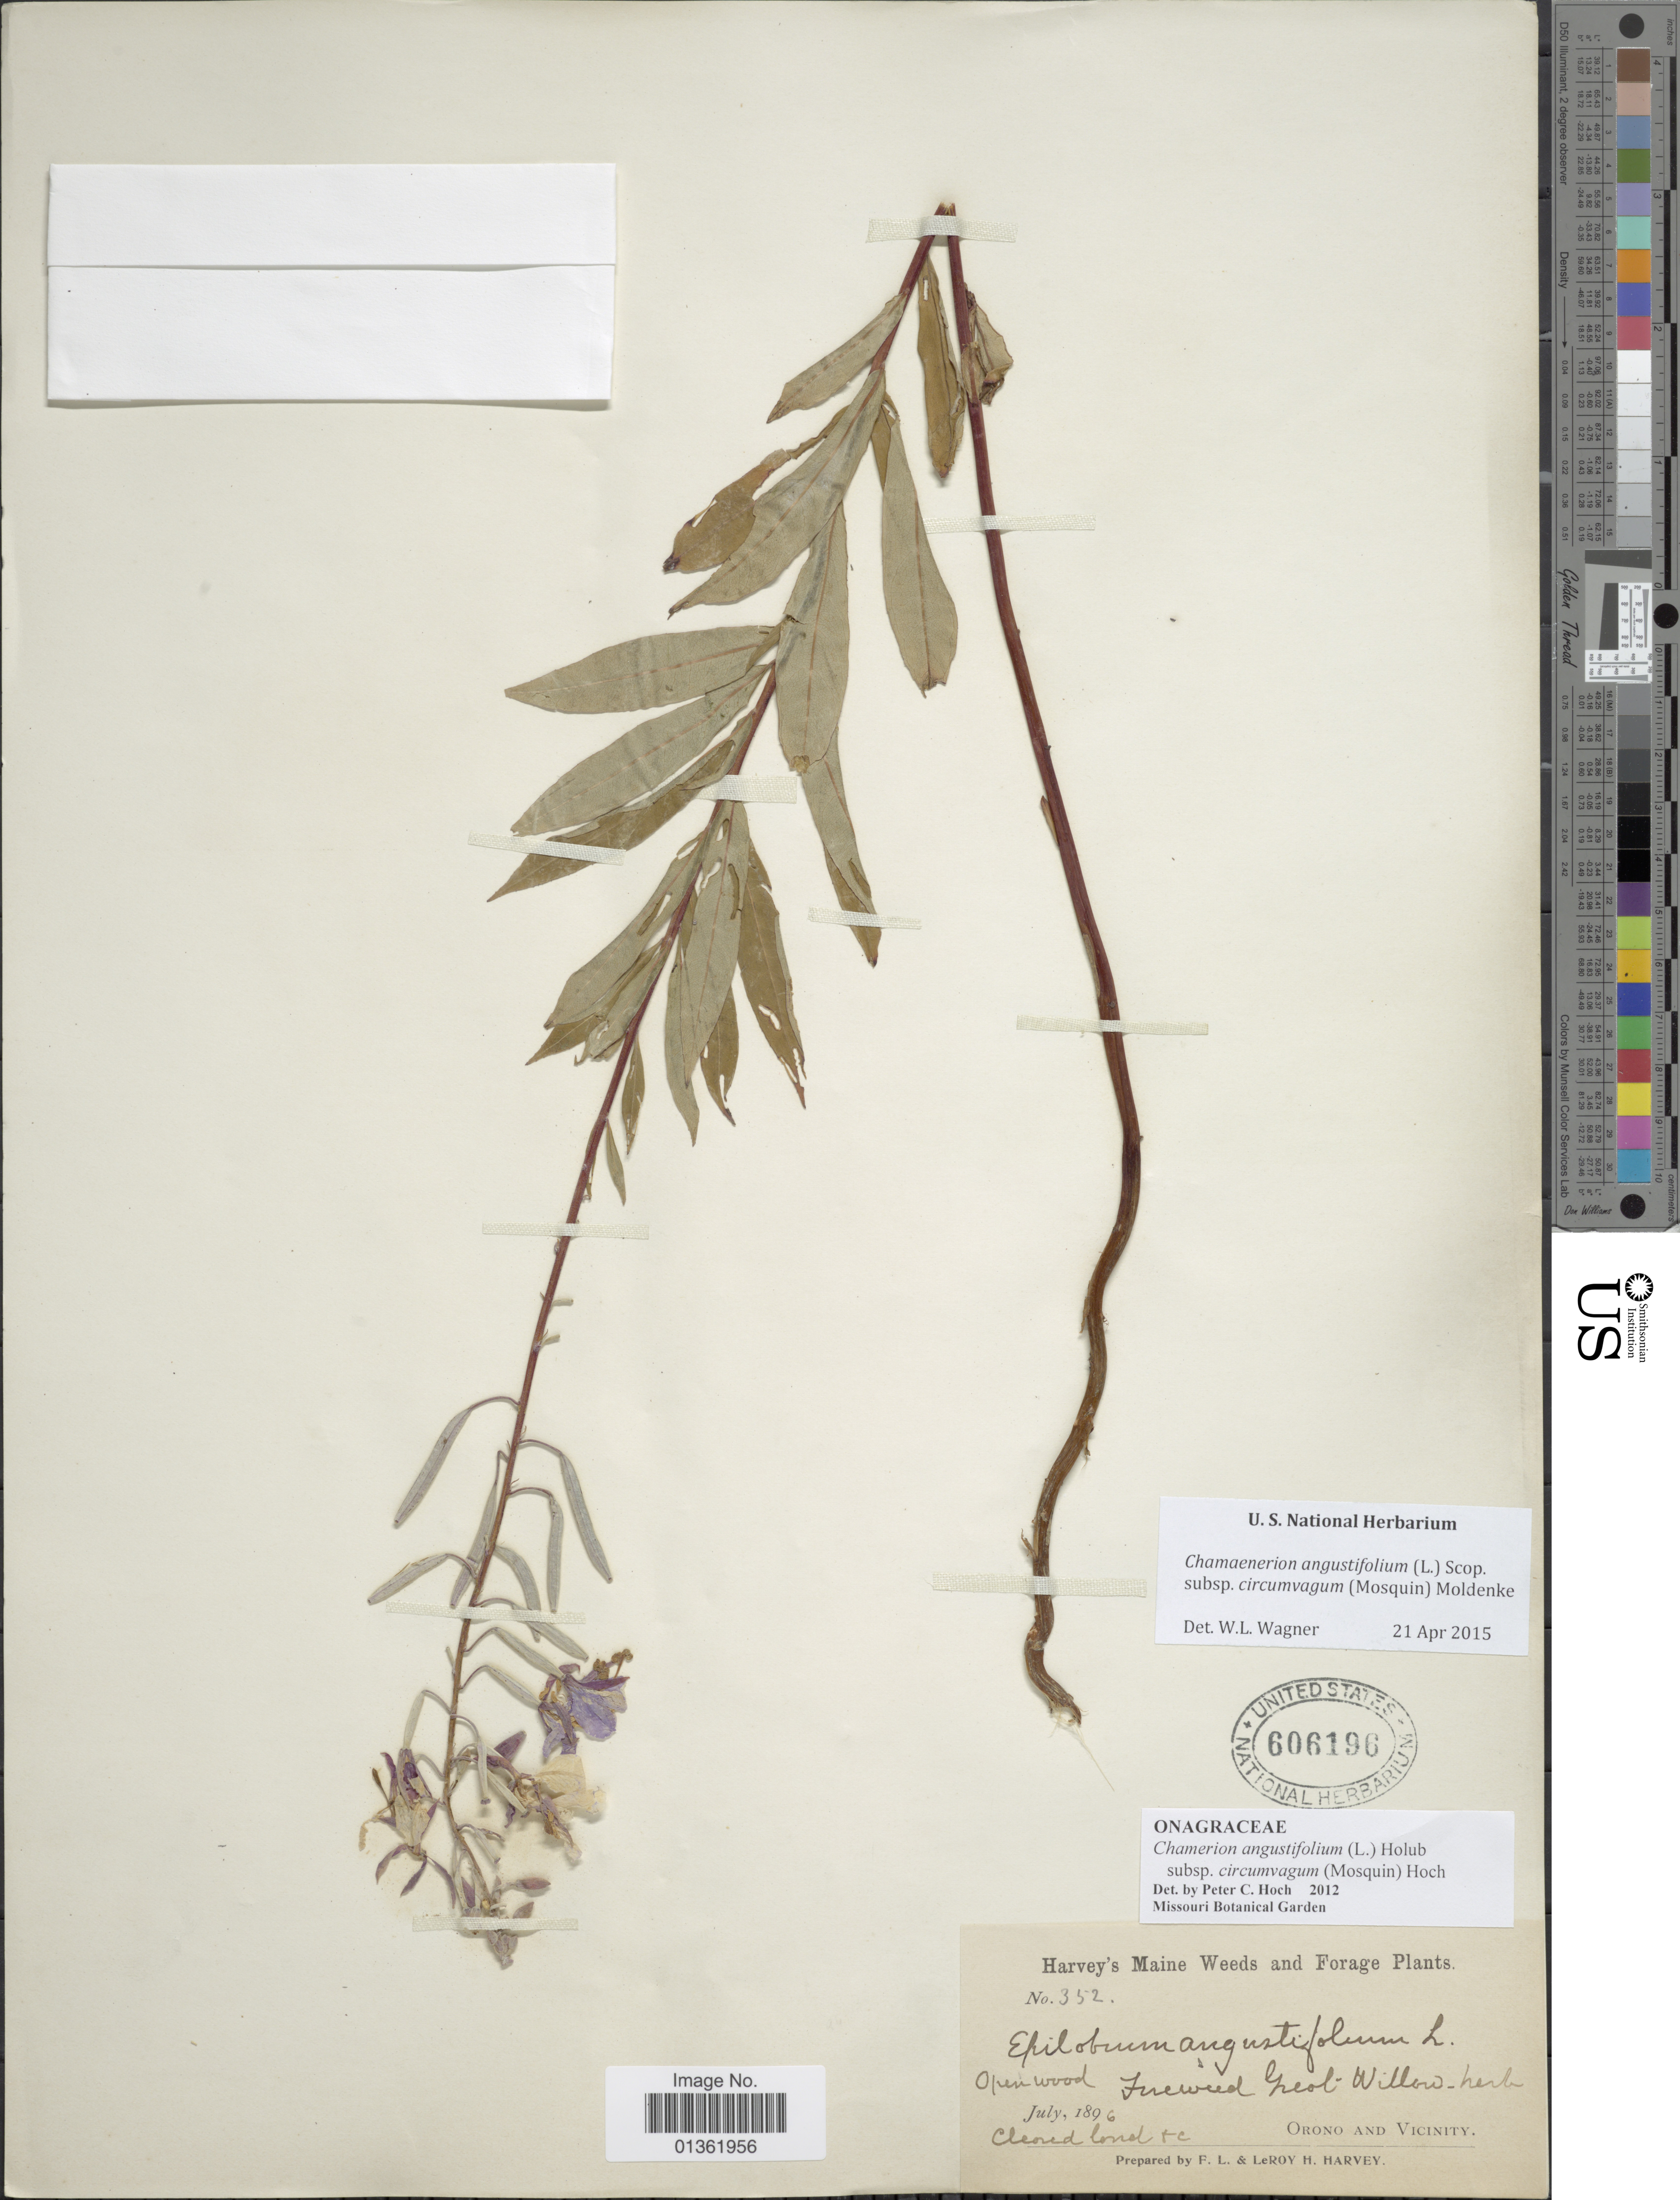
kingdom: Plantae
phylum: Tracheophyta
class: Magnoliopsida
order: Myrtales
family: Onagraceae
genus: Chamaenerion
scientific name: Chamaenerion angustifolium subsp. circumvagum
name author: (Mosquin) Moldenke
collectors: F. L. Harvey & L. H. Harvey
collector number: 352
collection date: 1896-07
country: United States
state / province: Maine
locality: Harvey's Maine Weeds and Forage. Firewood Geot Willow. Orono and Vicinity.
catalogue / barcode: US 606196